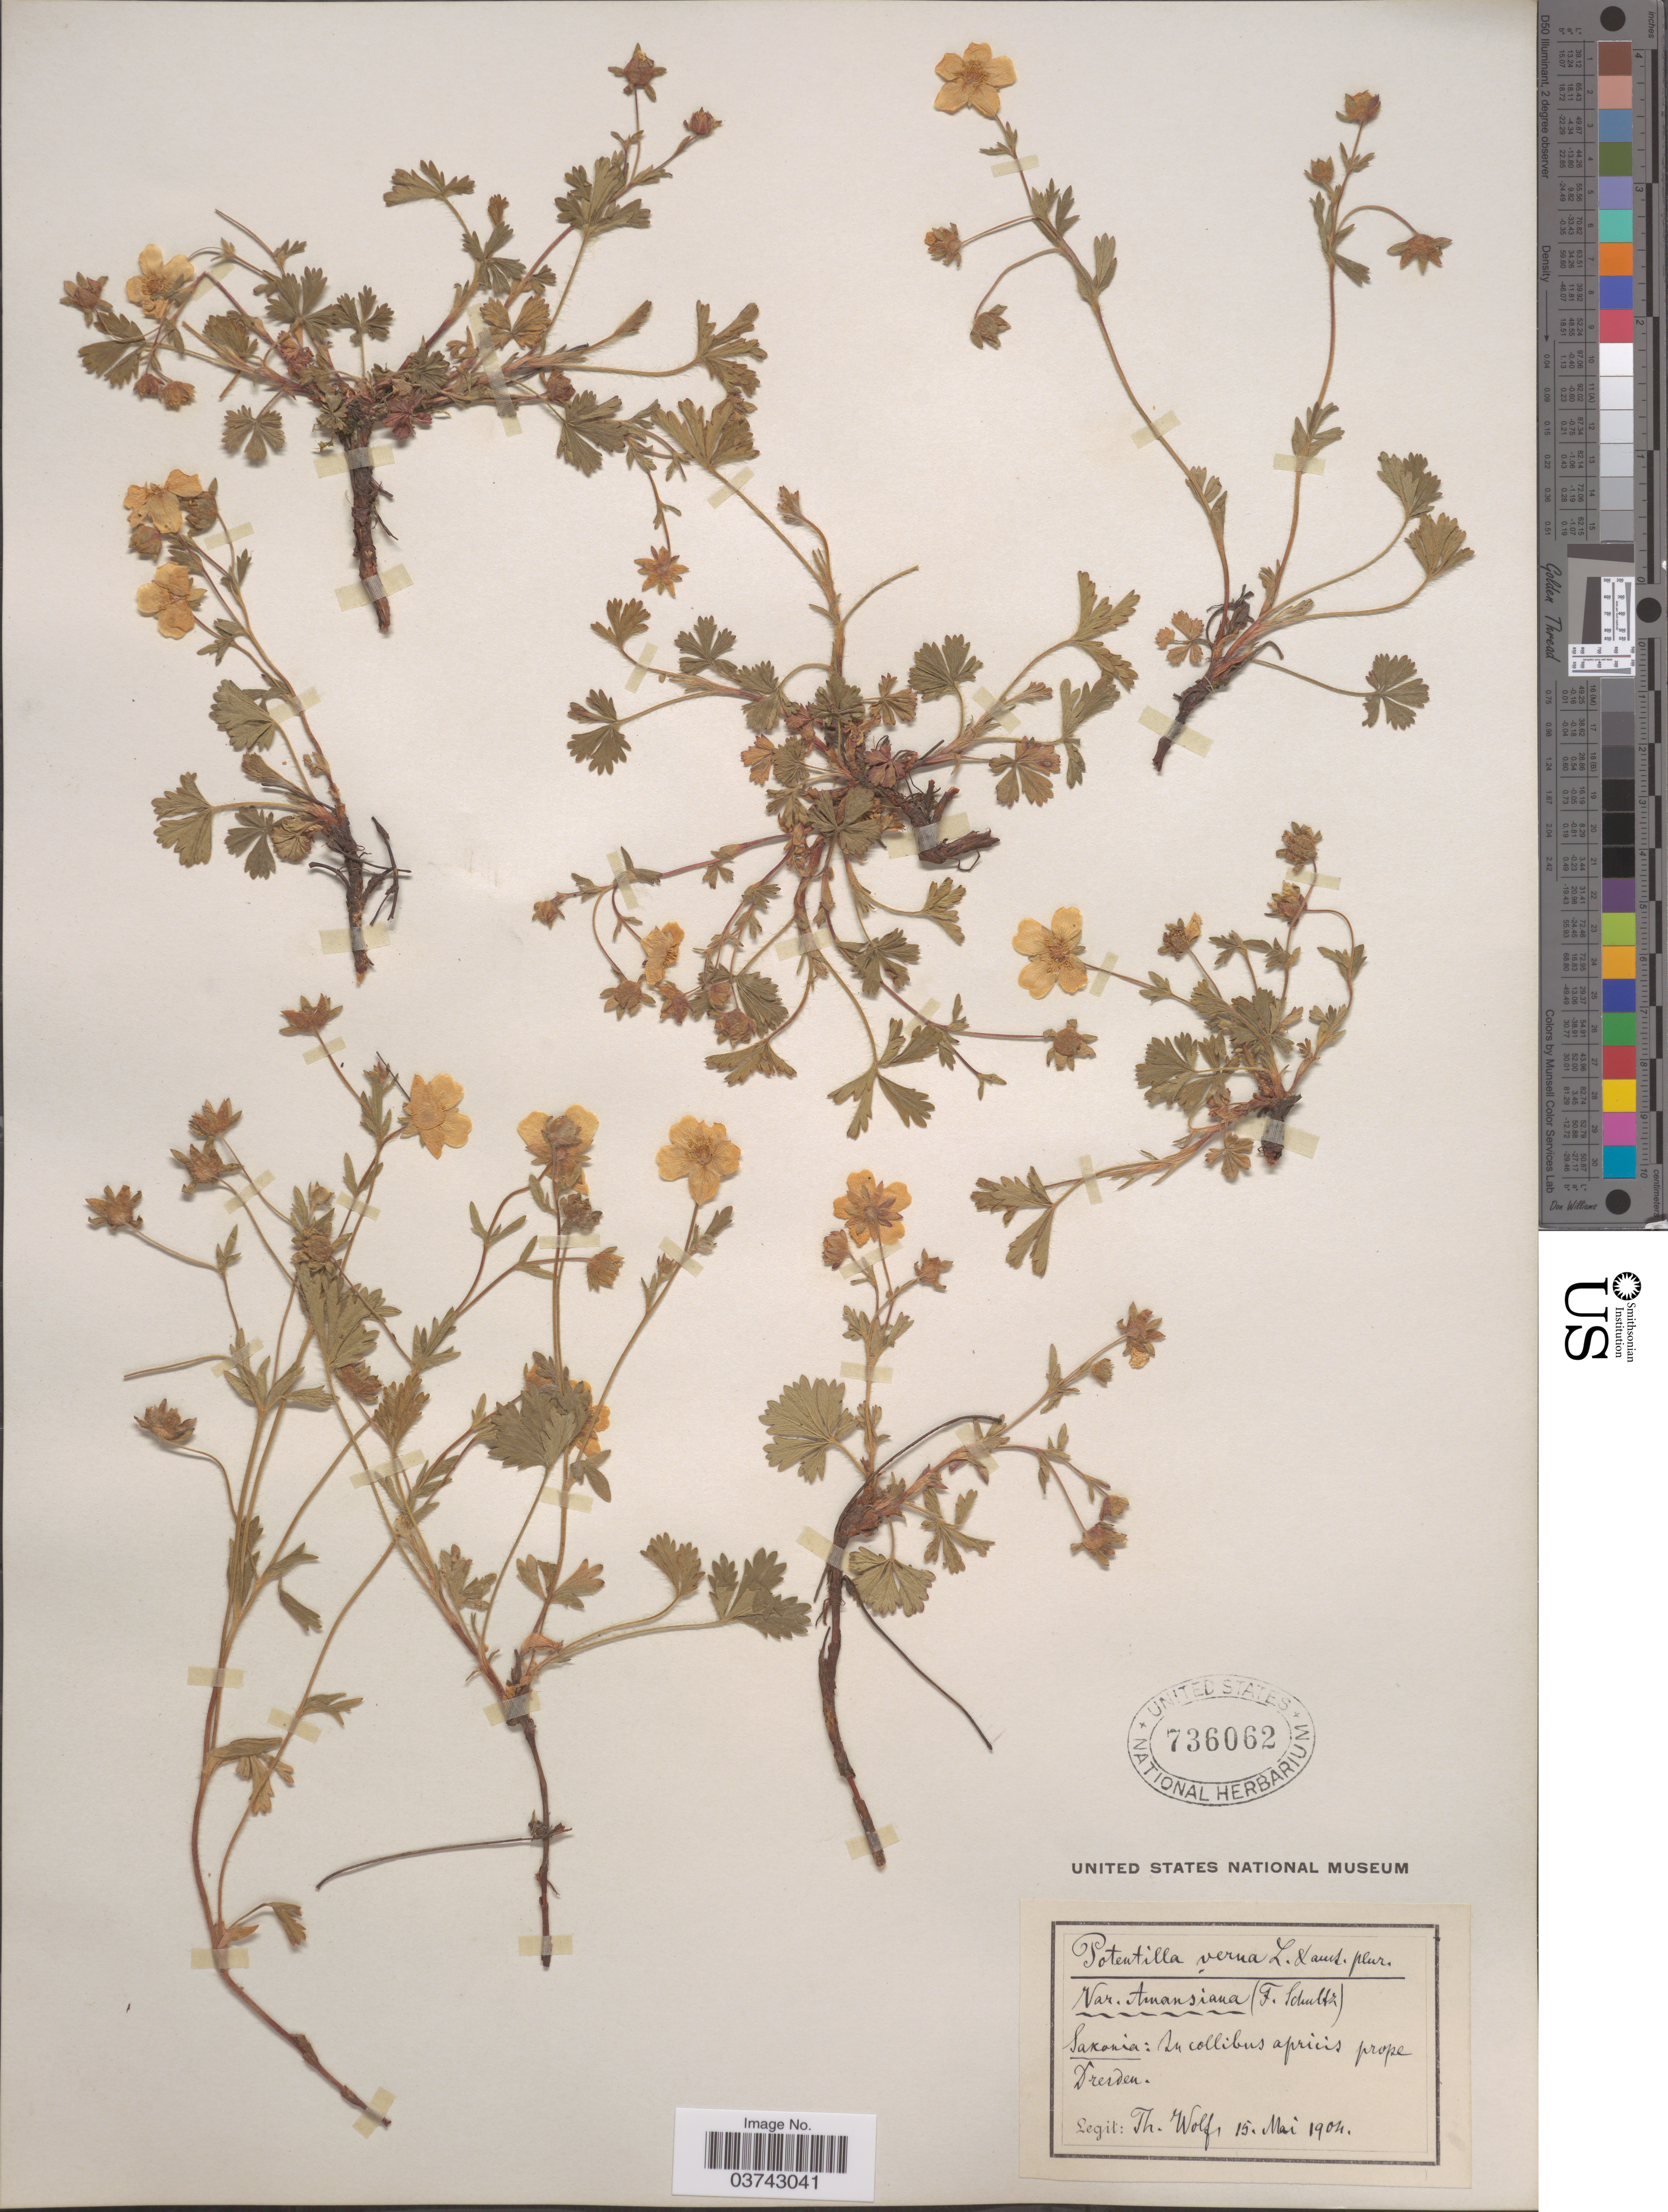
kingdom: Plantae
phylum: Tracheophyta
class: Magnoliopsida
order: Rosales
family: Rosaceae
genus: Potentilla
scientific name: Potentilla verna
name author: L.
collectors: T. Wolf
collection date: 1904-05-15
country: Germany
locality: Saxonia: In collibus apricis prope Dresden.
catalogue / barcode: US 736062